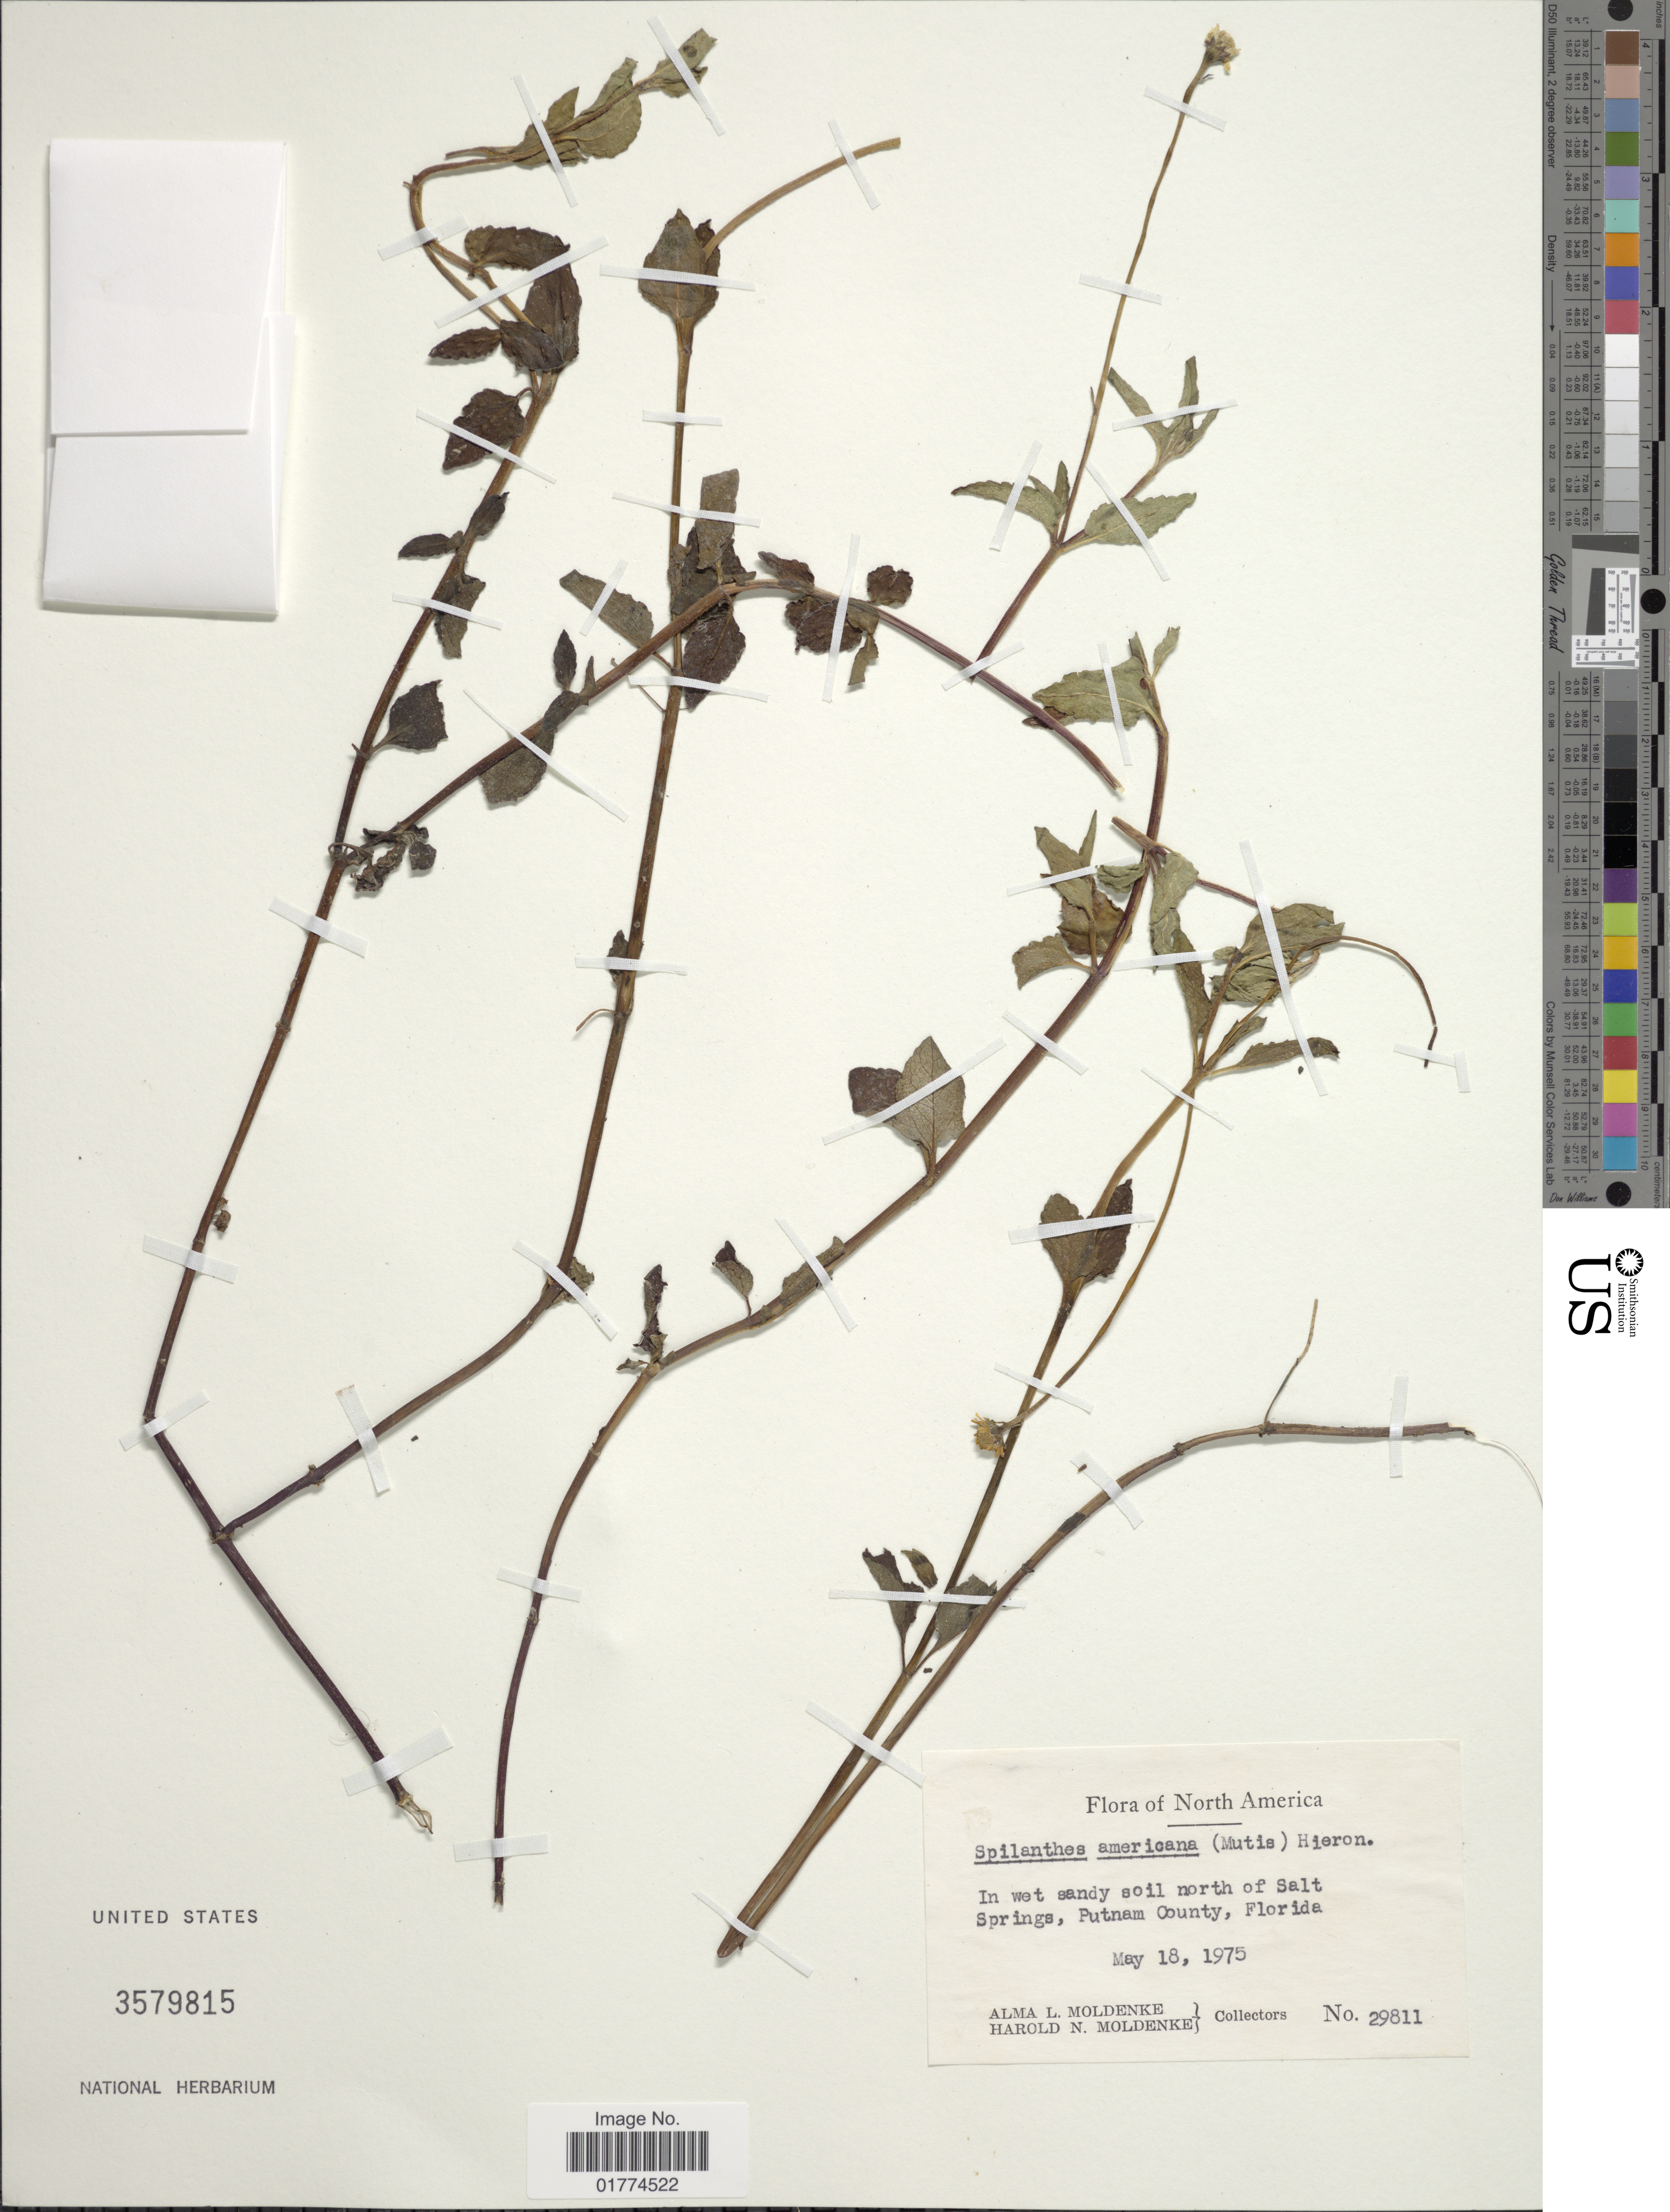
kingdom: Plantae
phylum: Tracheophyta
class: Magnoliopsida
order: Asterales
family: Asteraceae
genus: Spilanthes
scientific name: Spilanthes americana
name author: Hieron.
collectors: A. L. Moldenke & H. N. Moldenke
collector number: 29811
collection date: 1975-05-18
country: United States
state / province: Florida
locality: North of Salt Springs, Putnam County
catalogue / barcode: US 3579815